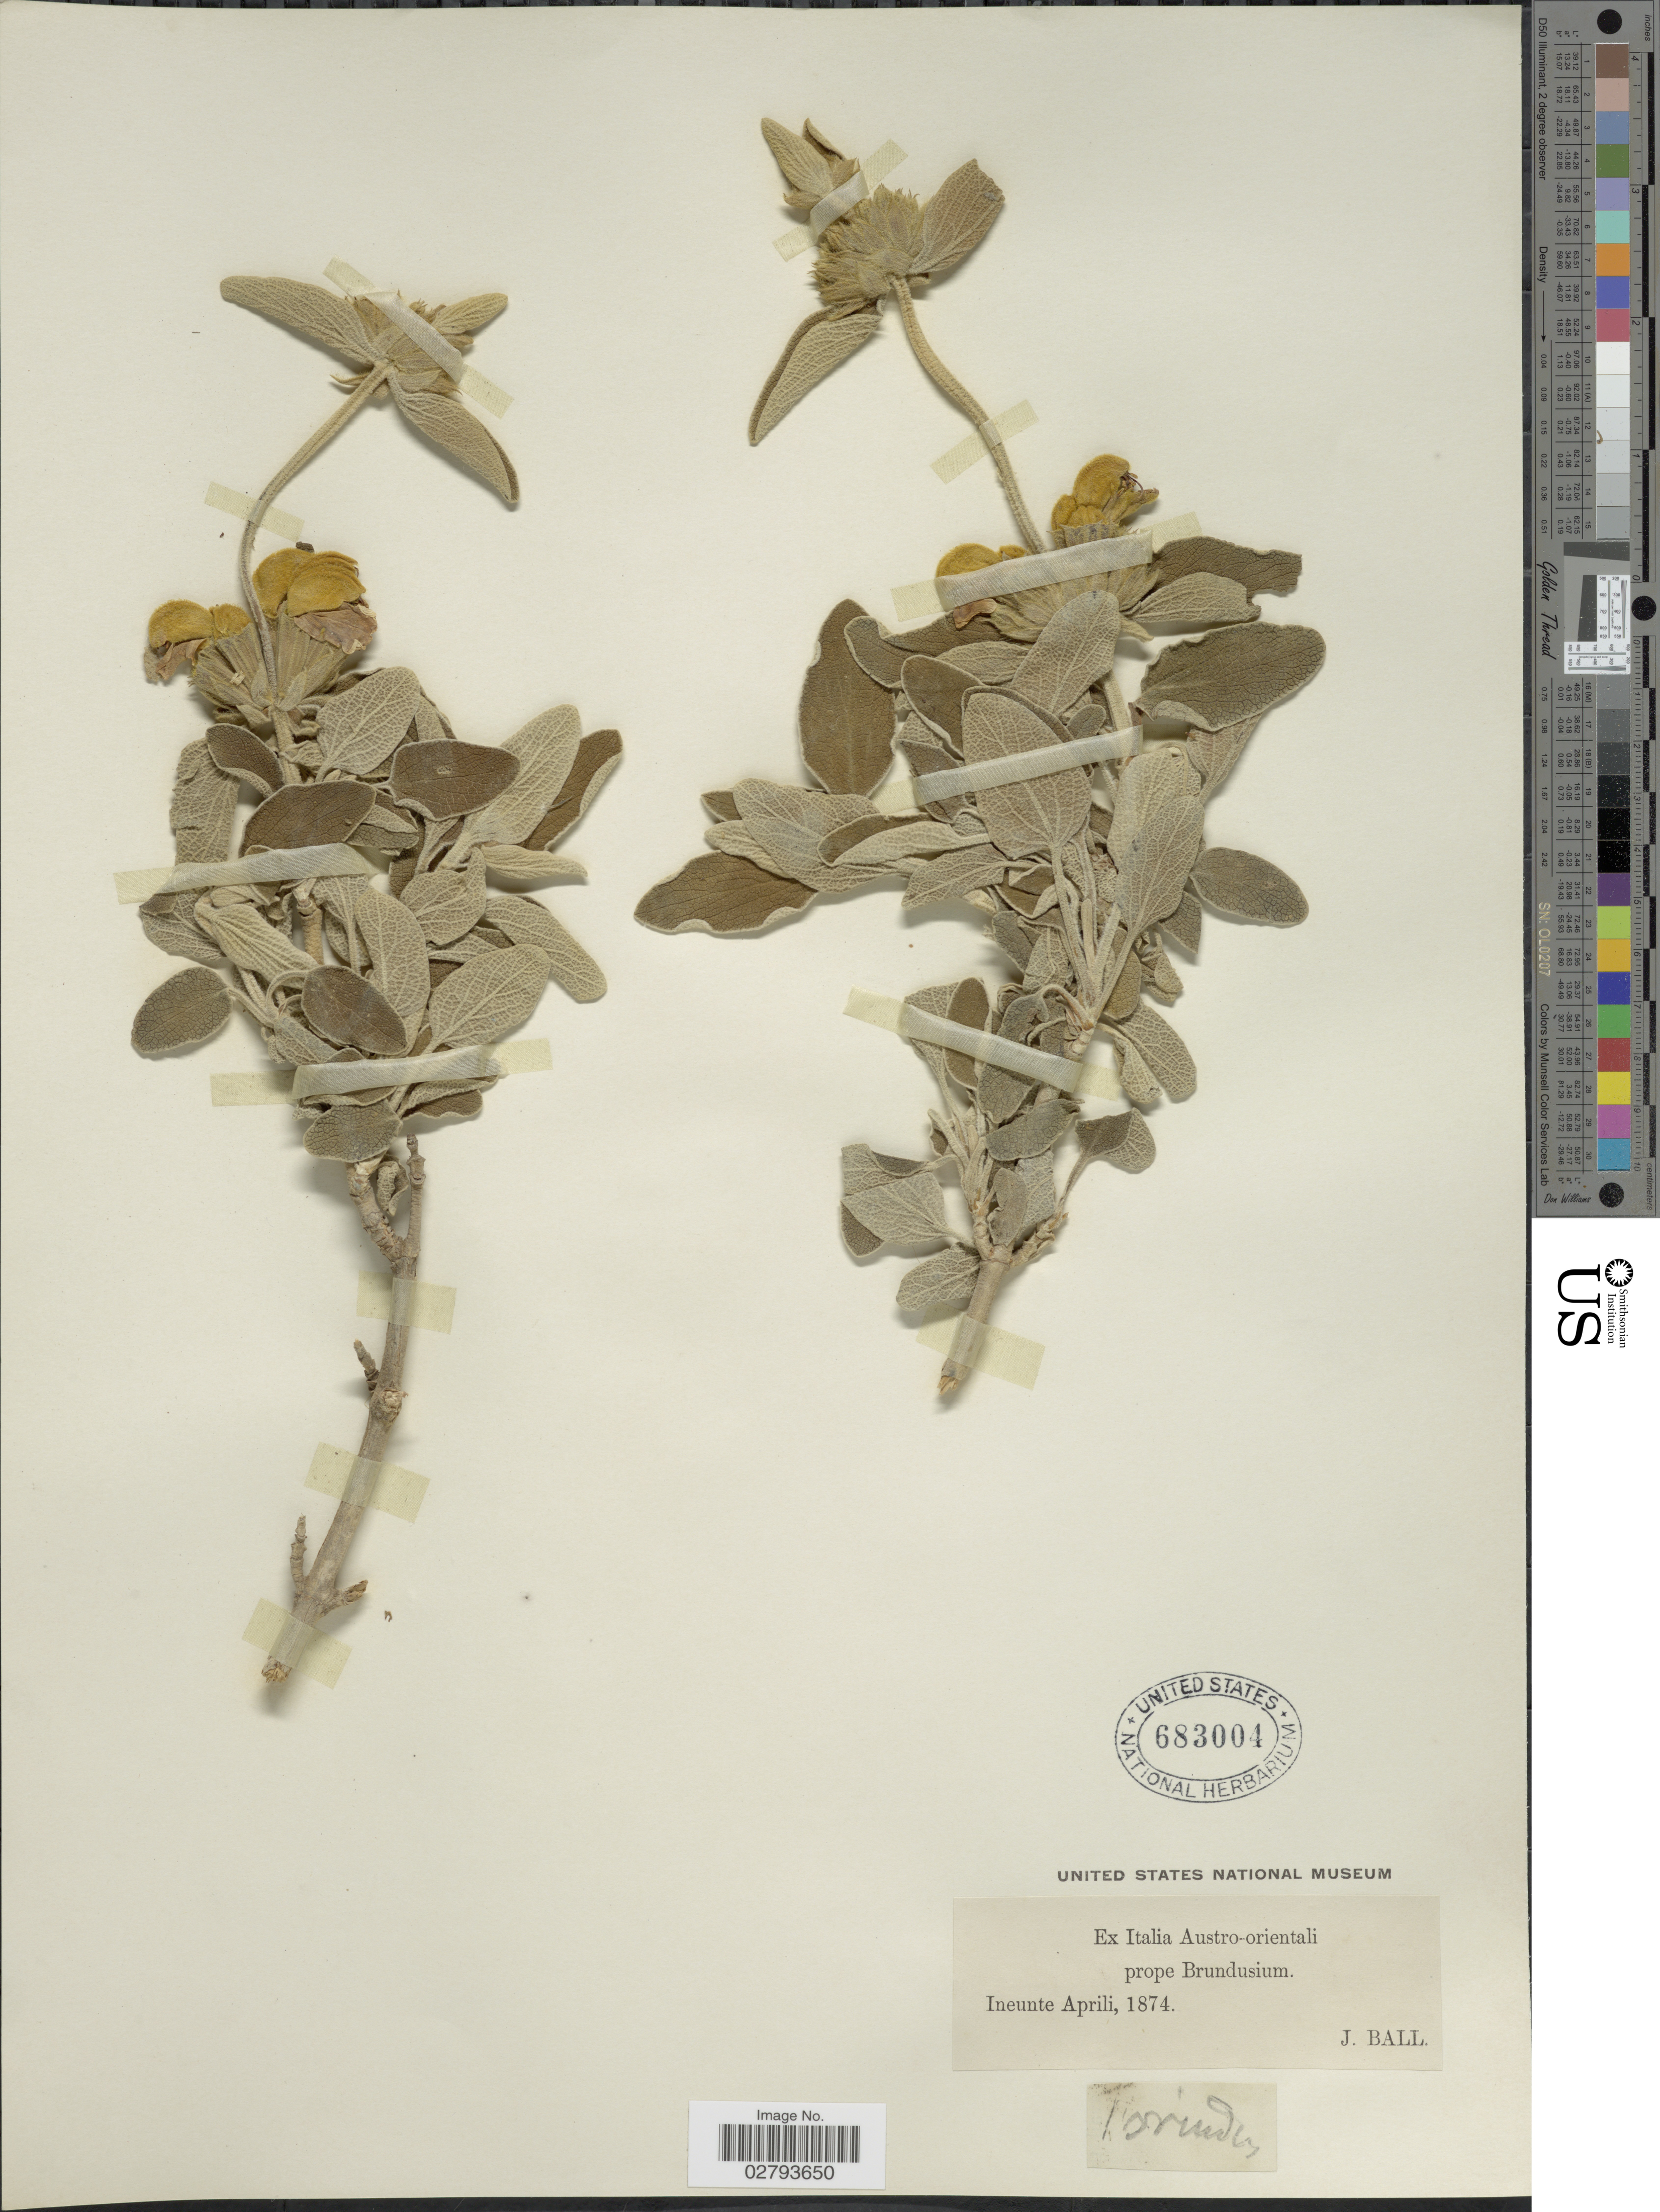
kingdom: Plantae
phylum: Tracheophyta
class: Magnoliopsida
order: Lamiales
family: Lamiaceae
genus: Phlomis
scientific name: Phlomis sp.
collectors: J. Ball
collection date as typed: Ineunte Aprili, 1874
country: Italy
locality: Austro-orientali prope Brundusium.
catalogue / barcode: US 683004